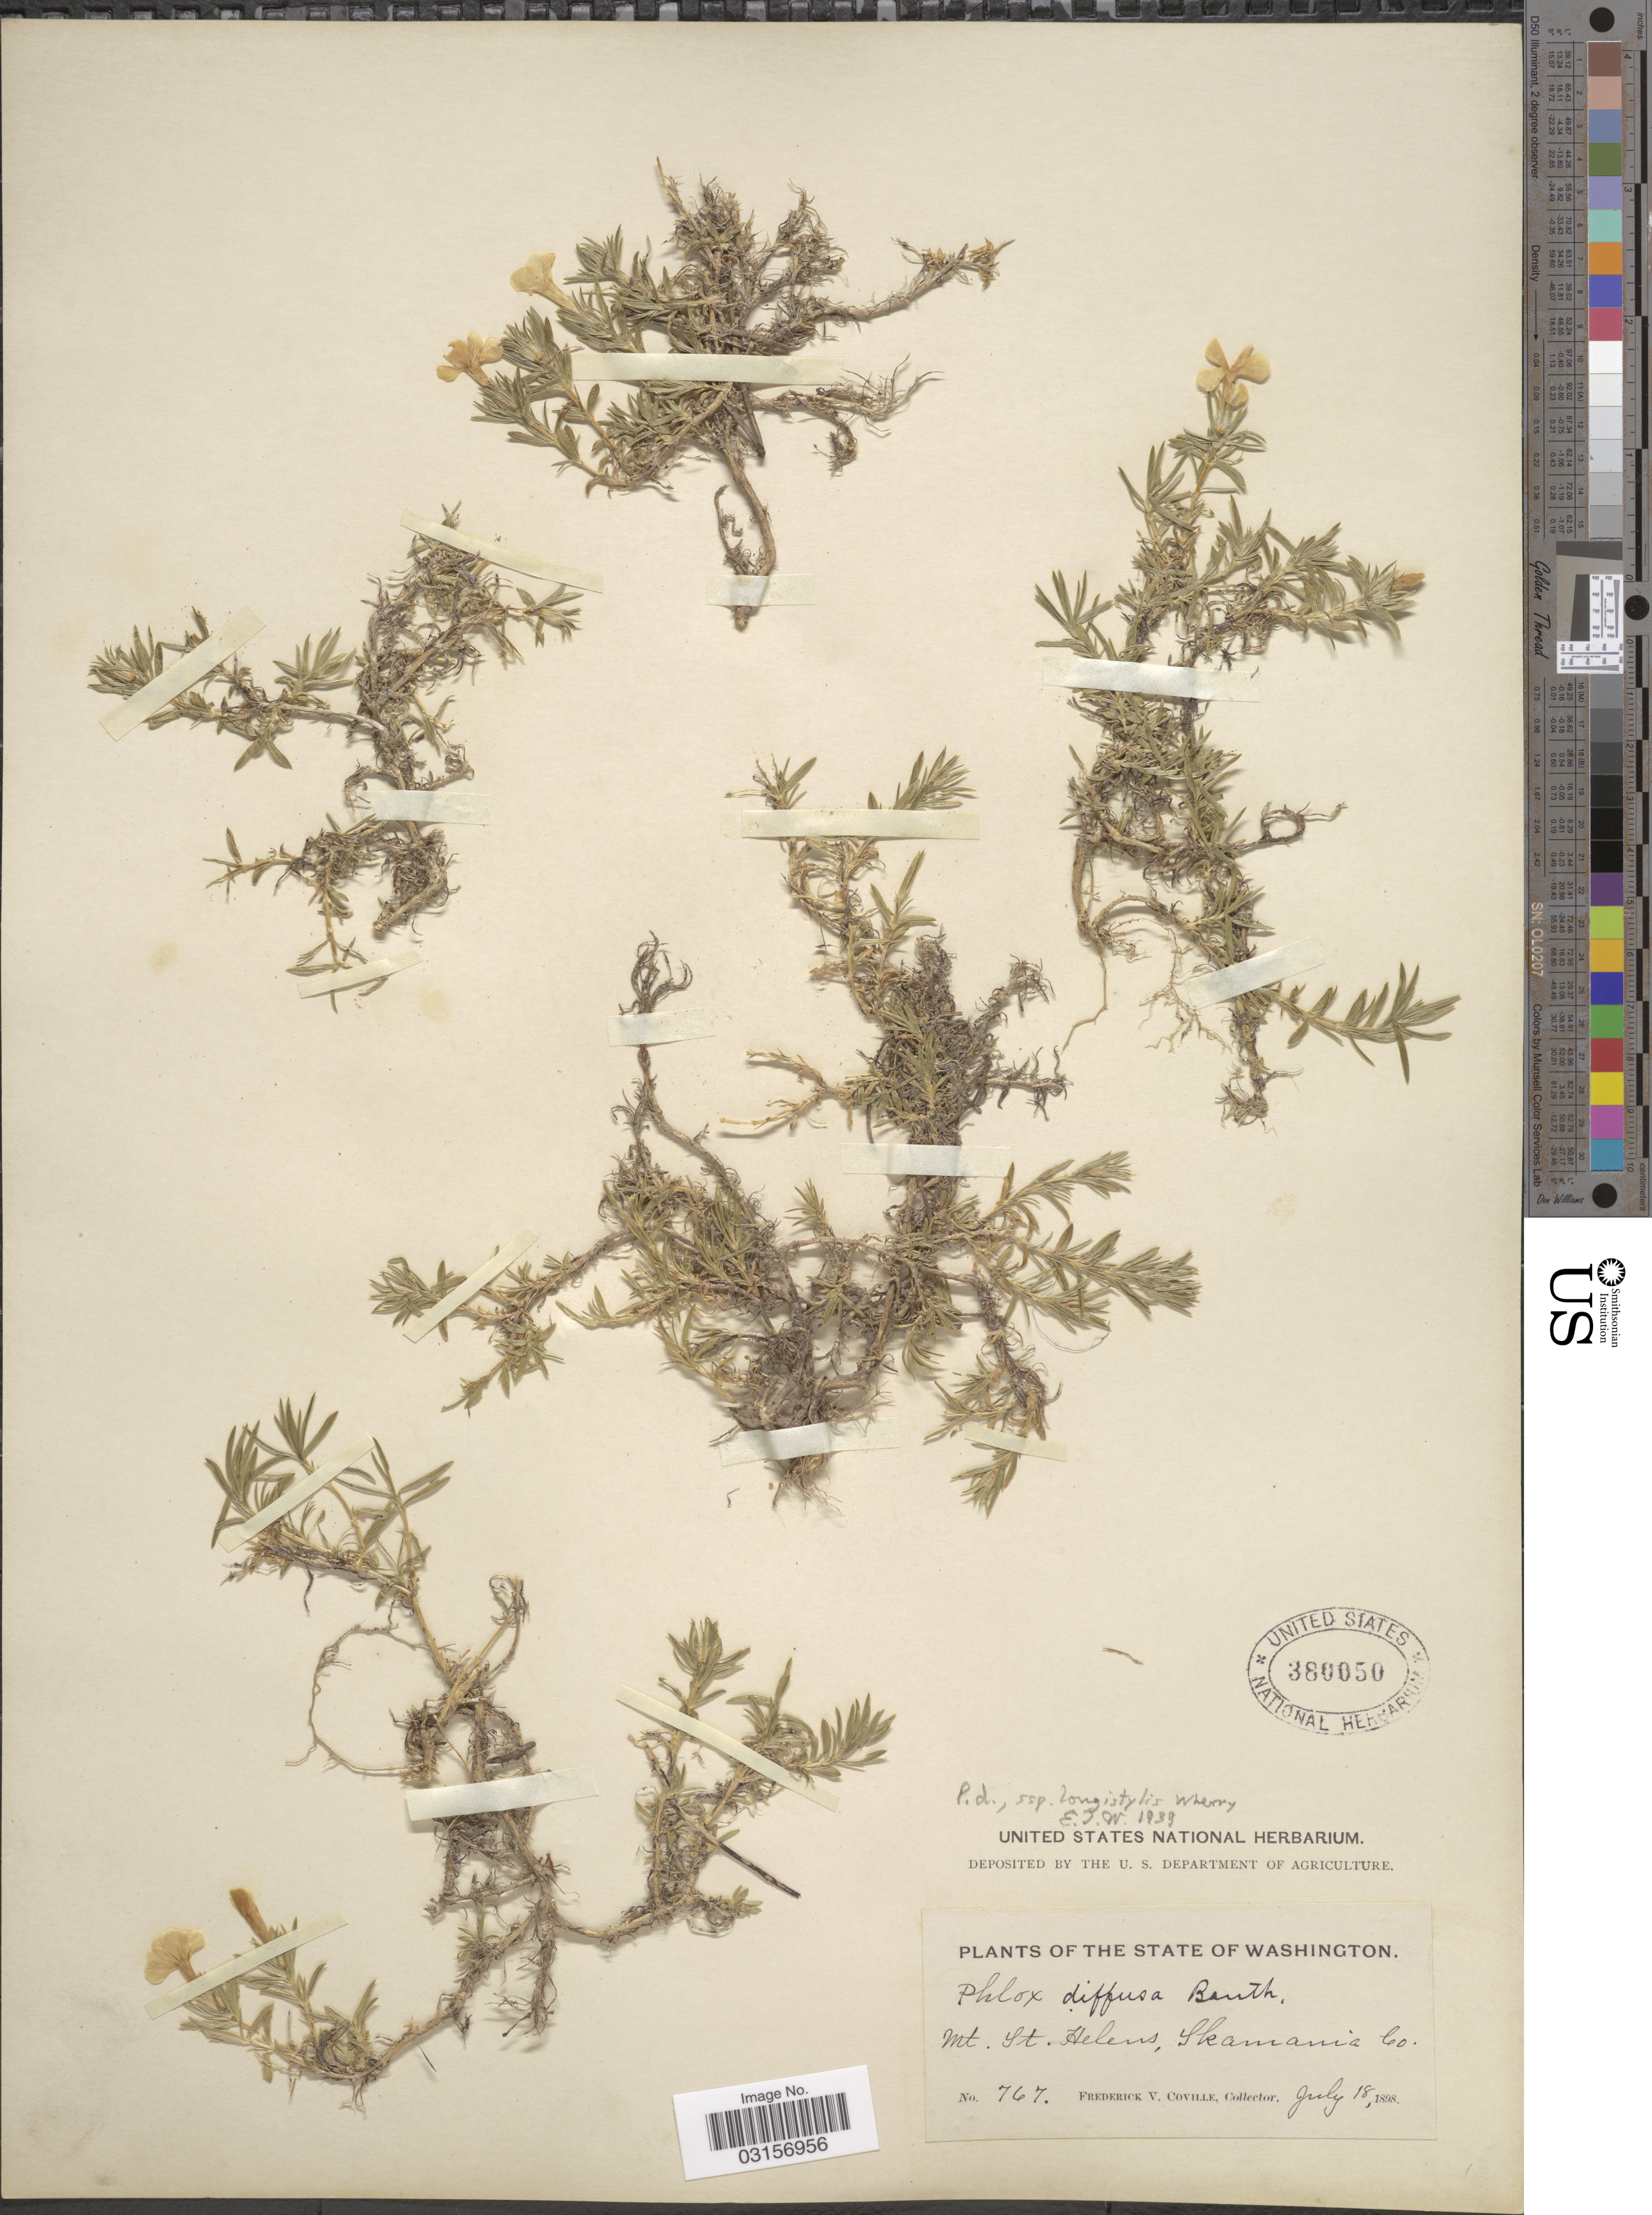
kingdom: Plantae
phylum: Tracheophyta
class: Magnoliopsida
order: Ericales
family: Polemoniaceae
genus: Phlox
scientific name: Phlox diffusa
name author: Benth.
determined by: Mayfield, M. H.; Ferguson, C. J.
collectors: F. V. Coville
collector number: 767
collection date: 1898-07-18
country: United States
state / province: Washington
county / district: Skamania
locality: Mt. St. Helens, Skamania Co.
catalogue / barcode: US 380050